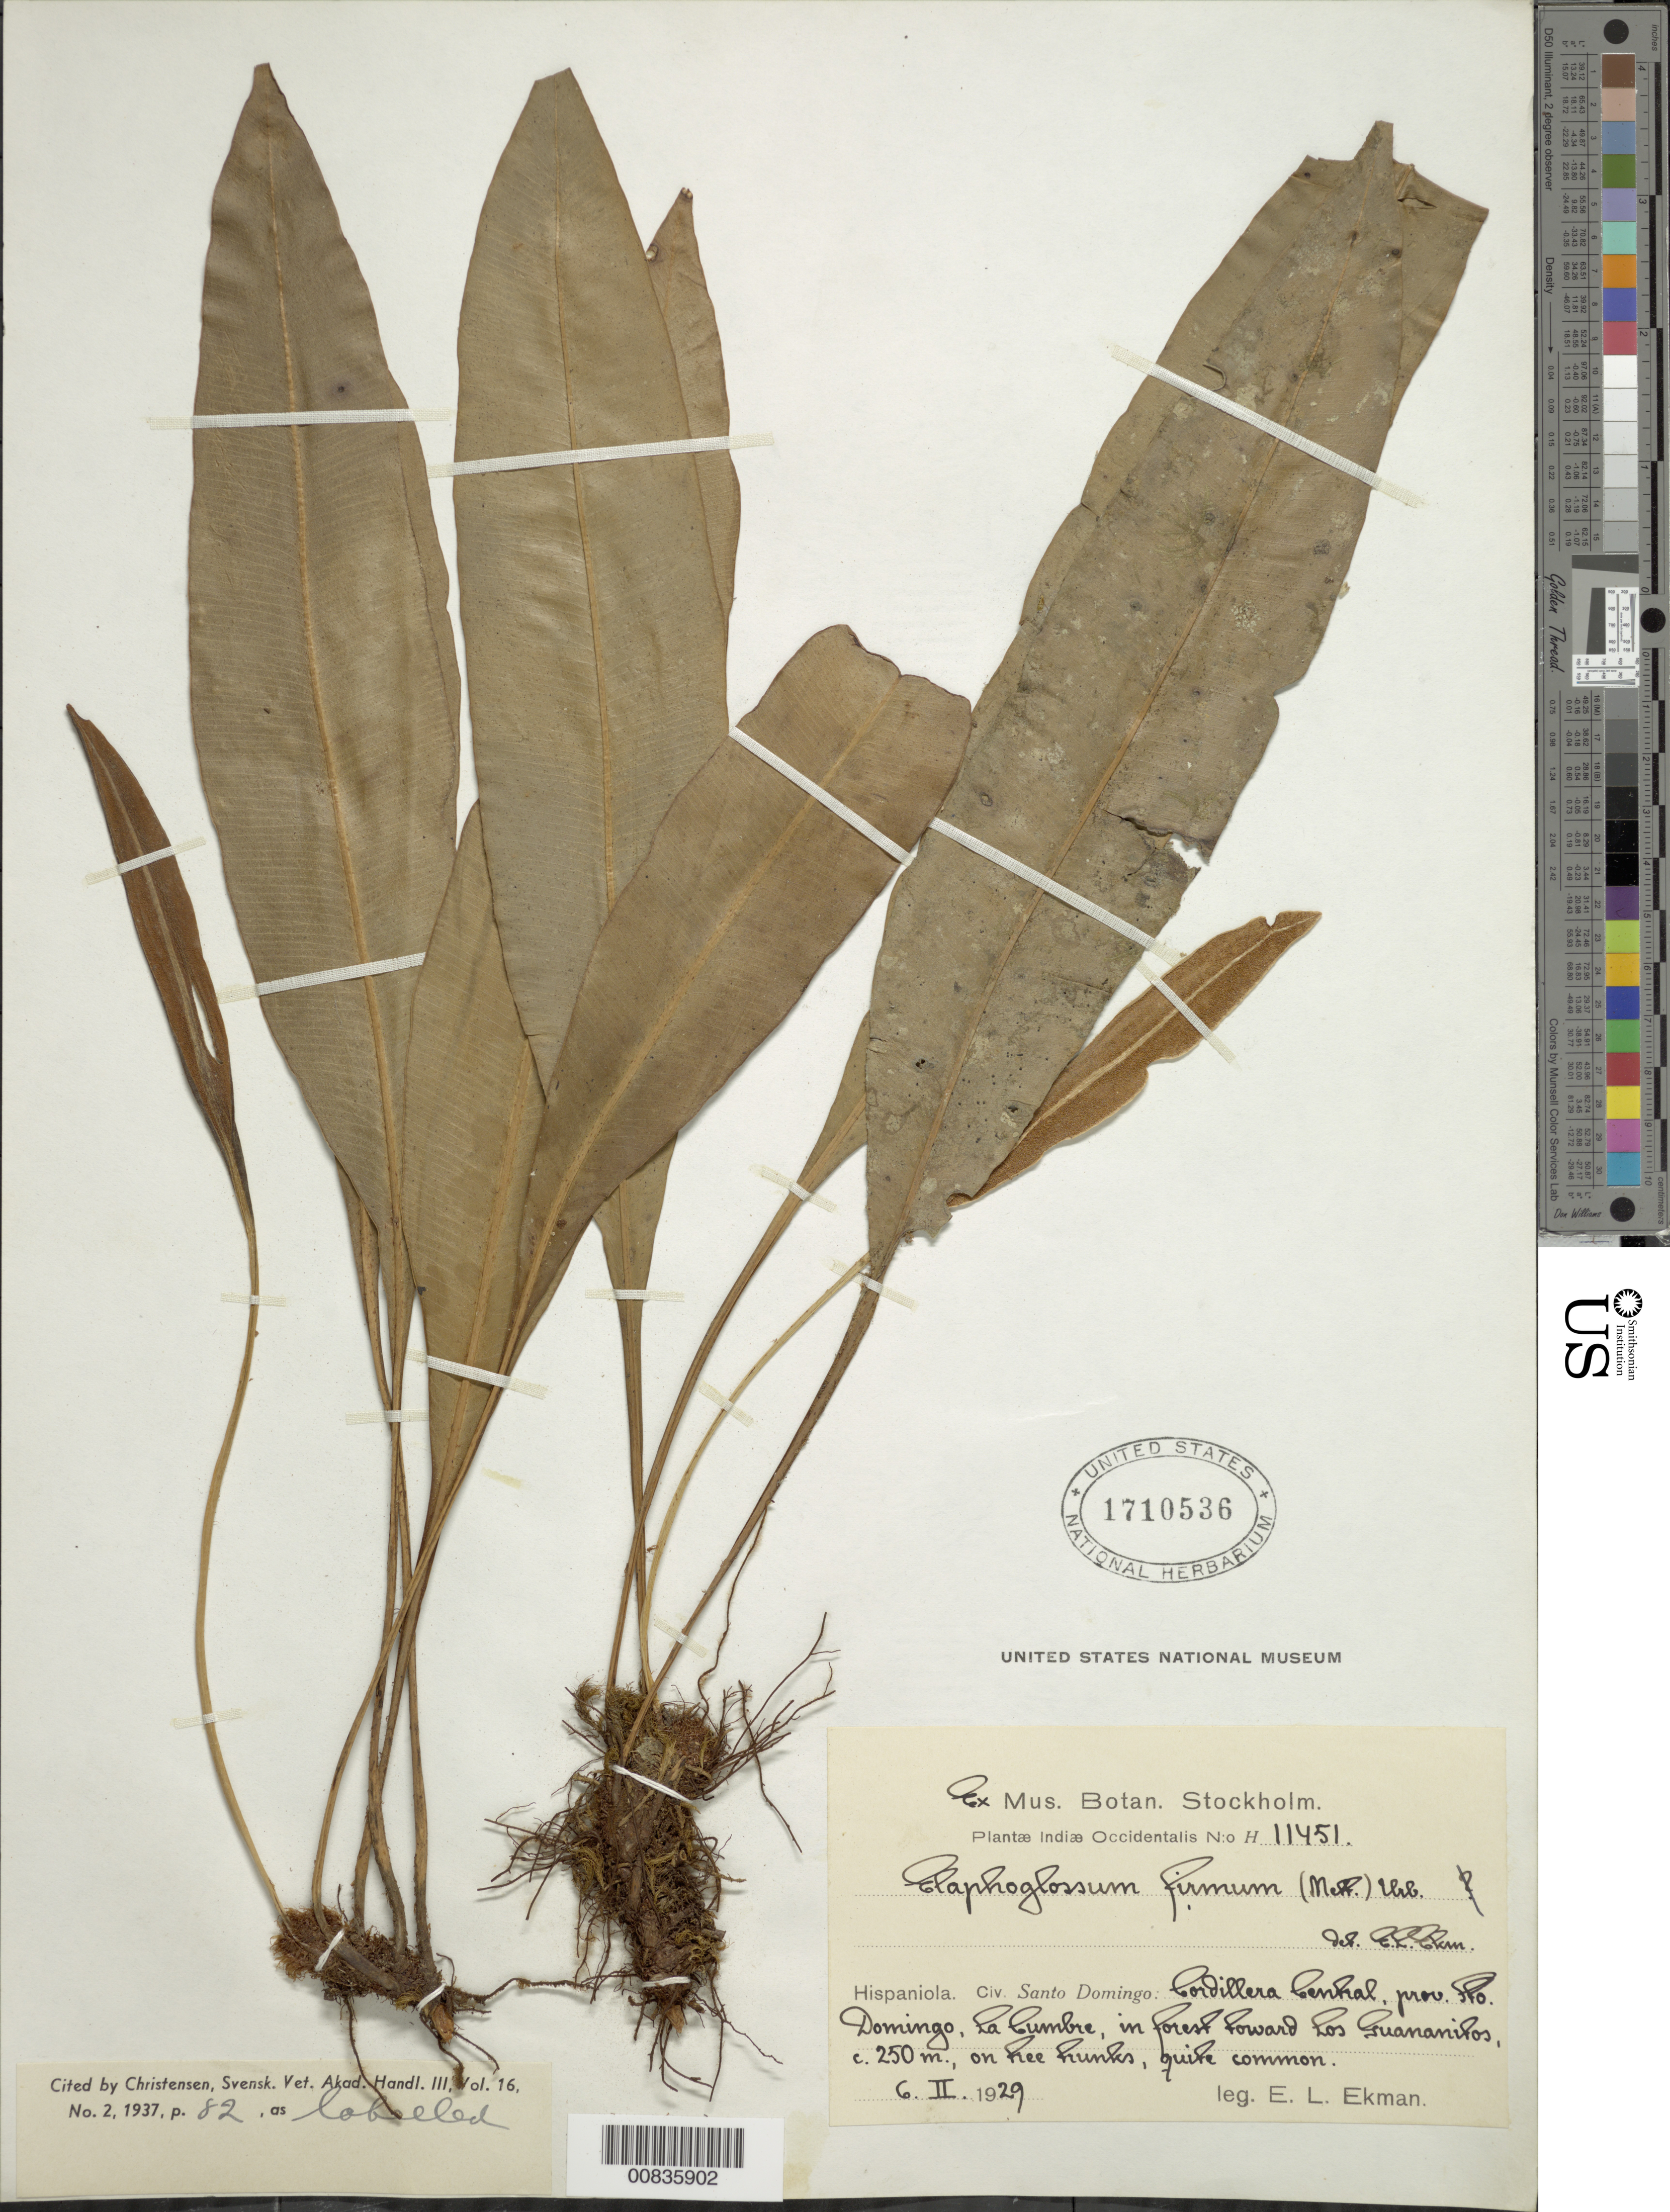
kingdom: Plantae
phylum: Tracheophyta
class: Polypodiopsida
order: Polypodiales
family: Dryopteridaceae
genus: Elaphoglossum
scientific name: Elaphoglossum firmum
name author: (Mett.) Urb.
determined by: Christensen, C. F. A.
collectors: E. L. Ekman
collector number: H 11451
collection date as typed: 06 Feb 1929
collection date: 1929-02-06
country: Dominican Republic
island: Hispaniola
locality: Cordillera Central, La cumbre, toward Los Guaninitos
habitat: Forest, on tree trunks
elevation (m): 250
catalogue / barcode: US 1710536